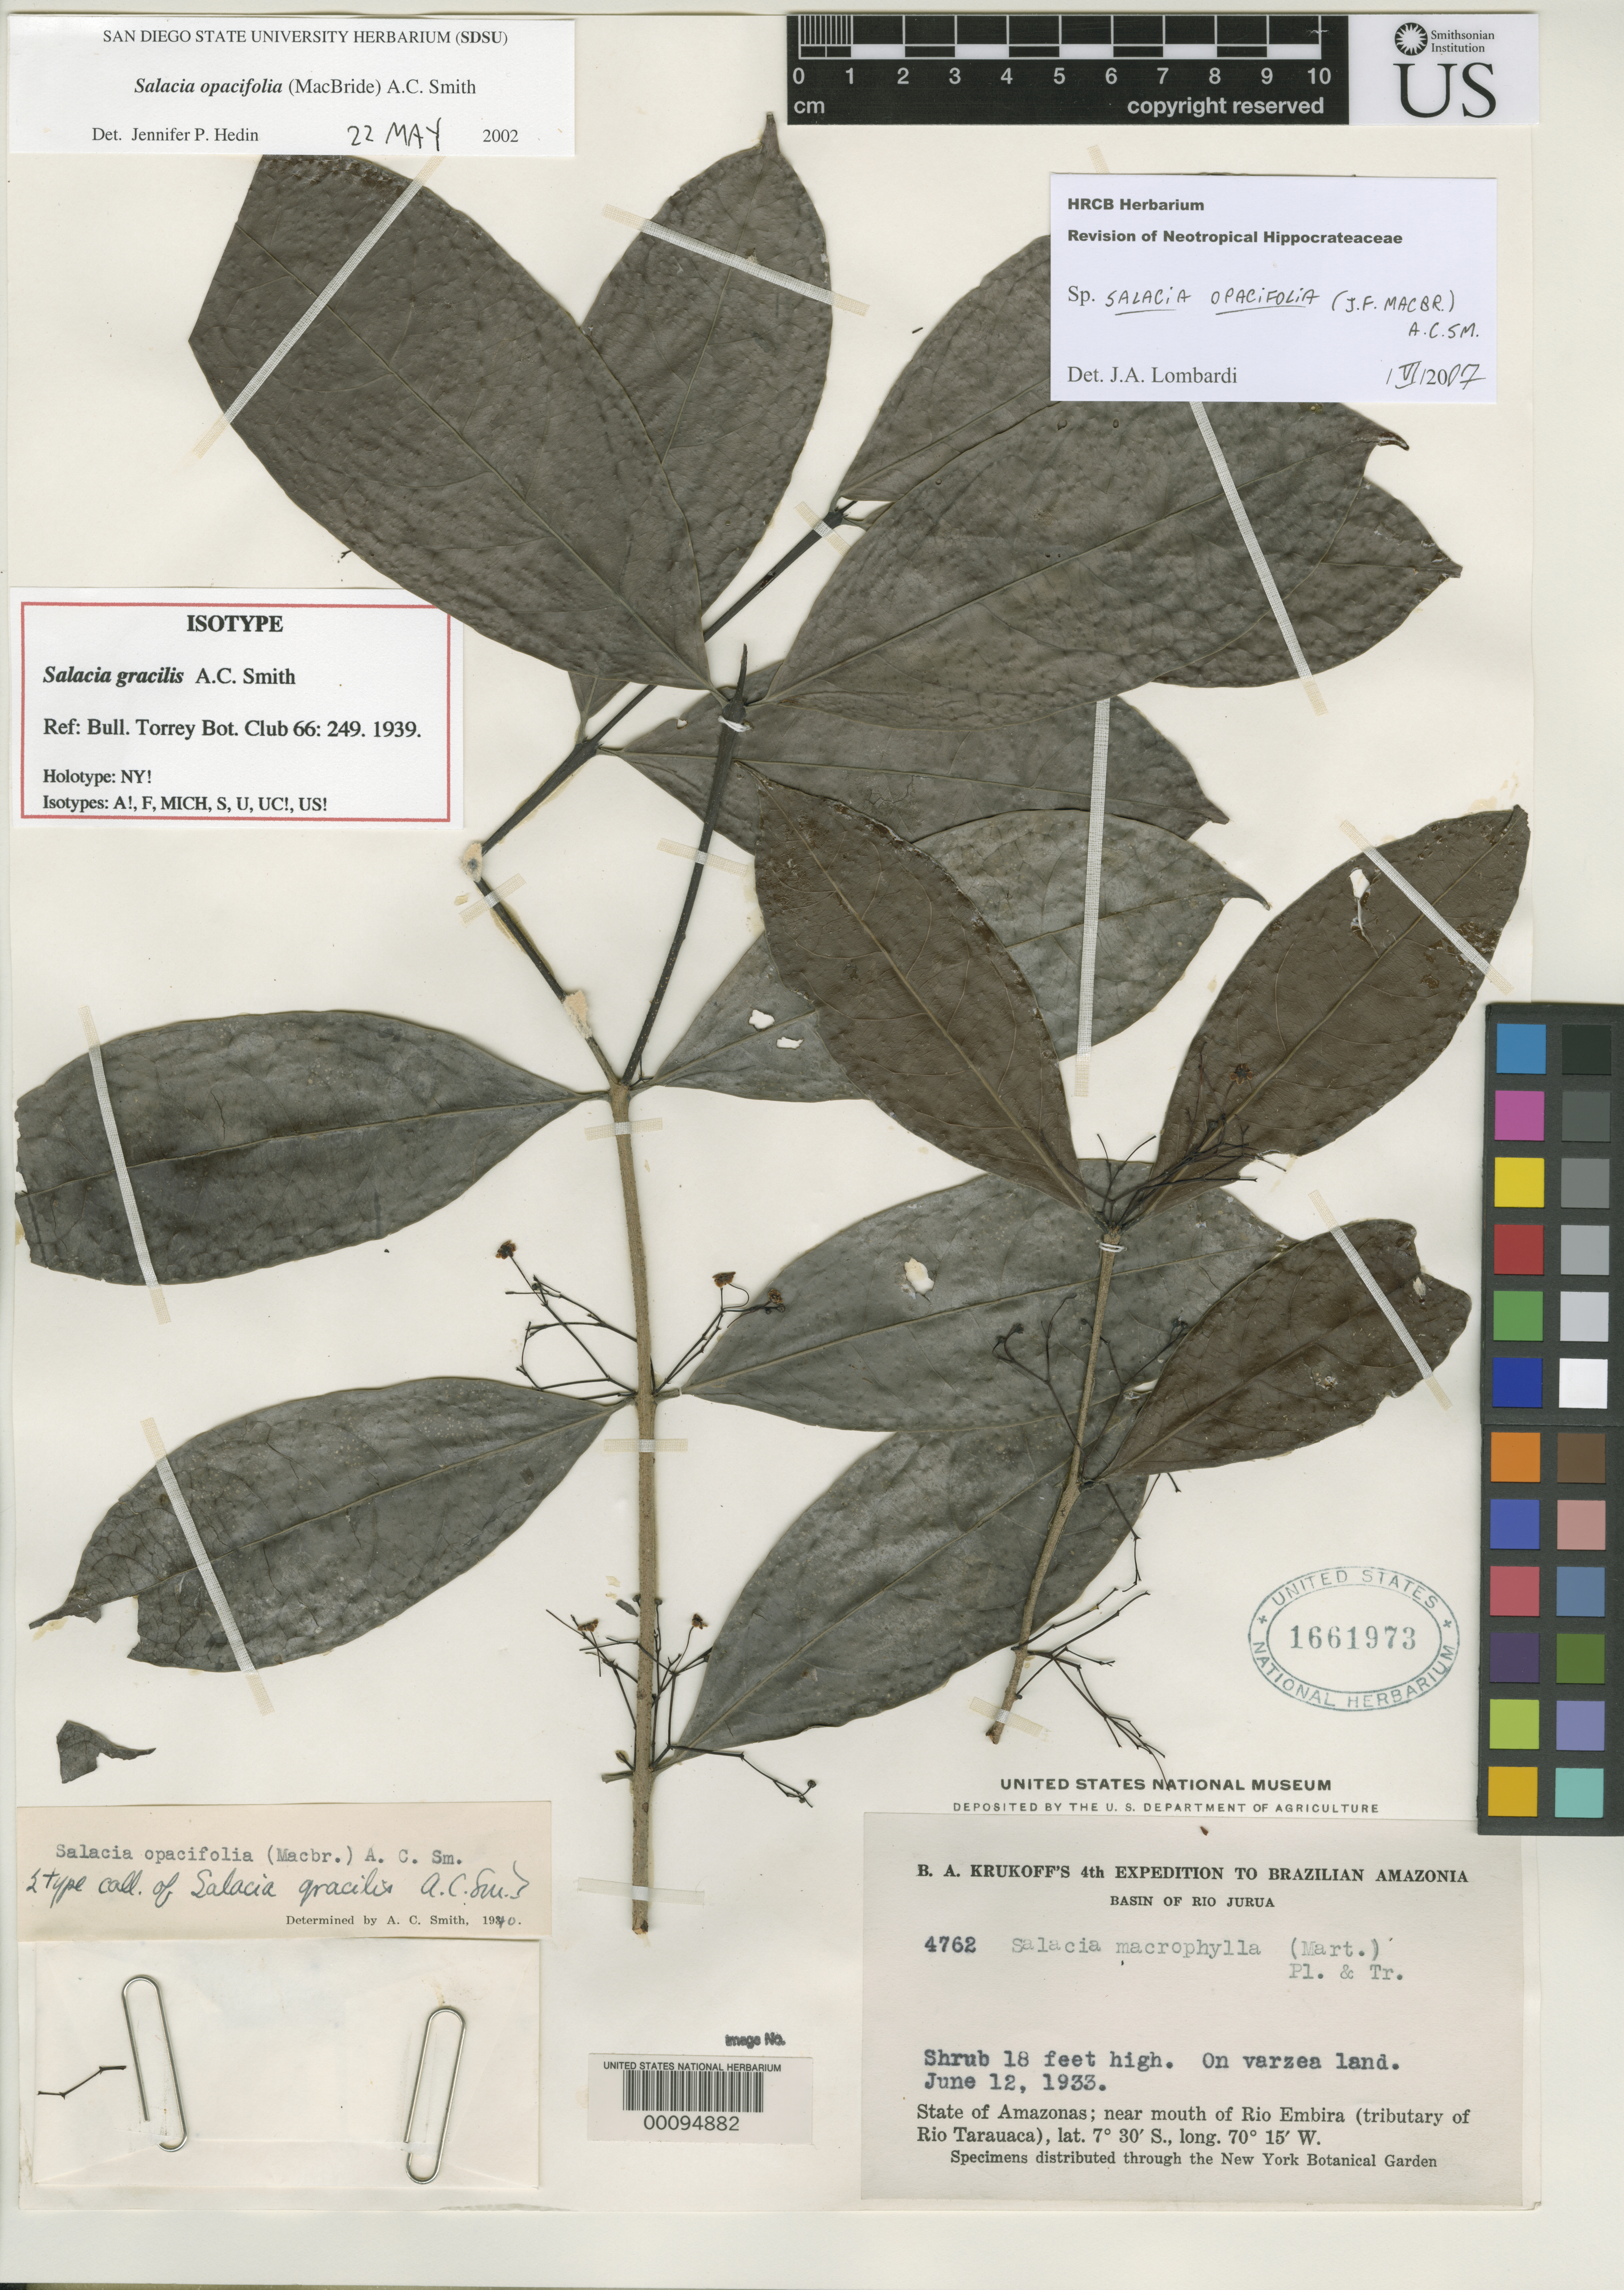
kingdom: Plantae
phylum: Tracheophyta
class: Magnoliopsida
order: Celastrales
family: Celastraceae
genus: Salacia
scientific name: Salacia gracilis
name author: A.C. Sm.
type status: Isotype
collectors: B. A. Krukoff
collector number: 4762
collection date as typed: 12 Jun 1933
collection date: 1933-06-12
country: Brazil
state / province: Amazonas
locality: Near mouth of Rio Embisa (tributary of Rio Tarauaca).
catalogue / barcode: US 1661973